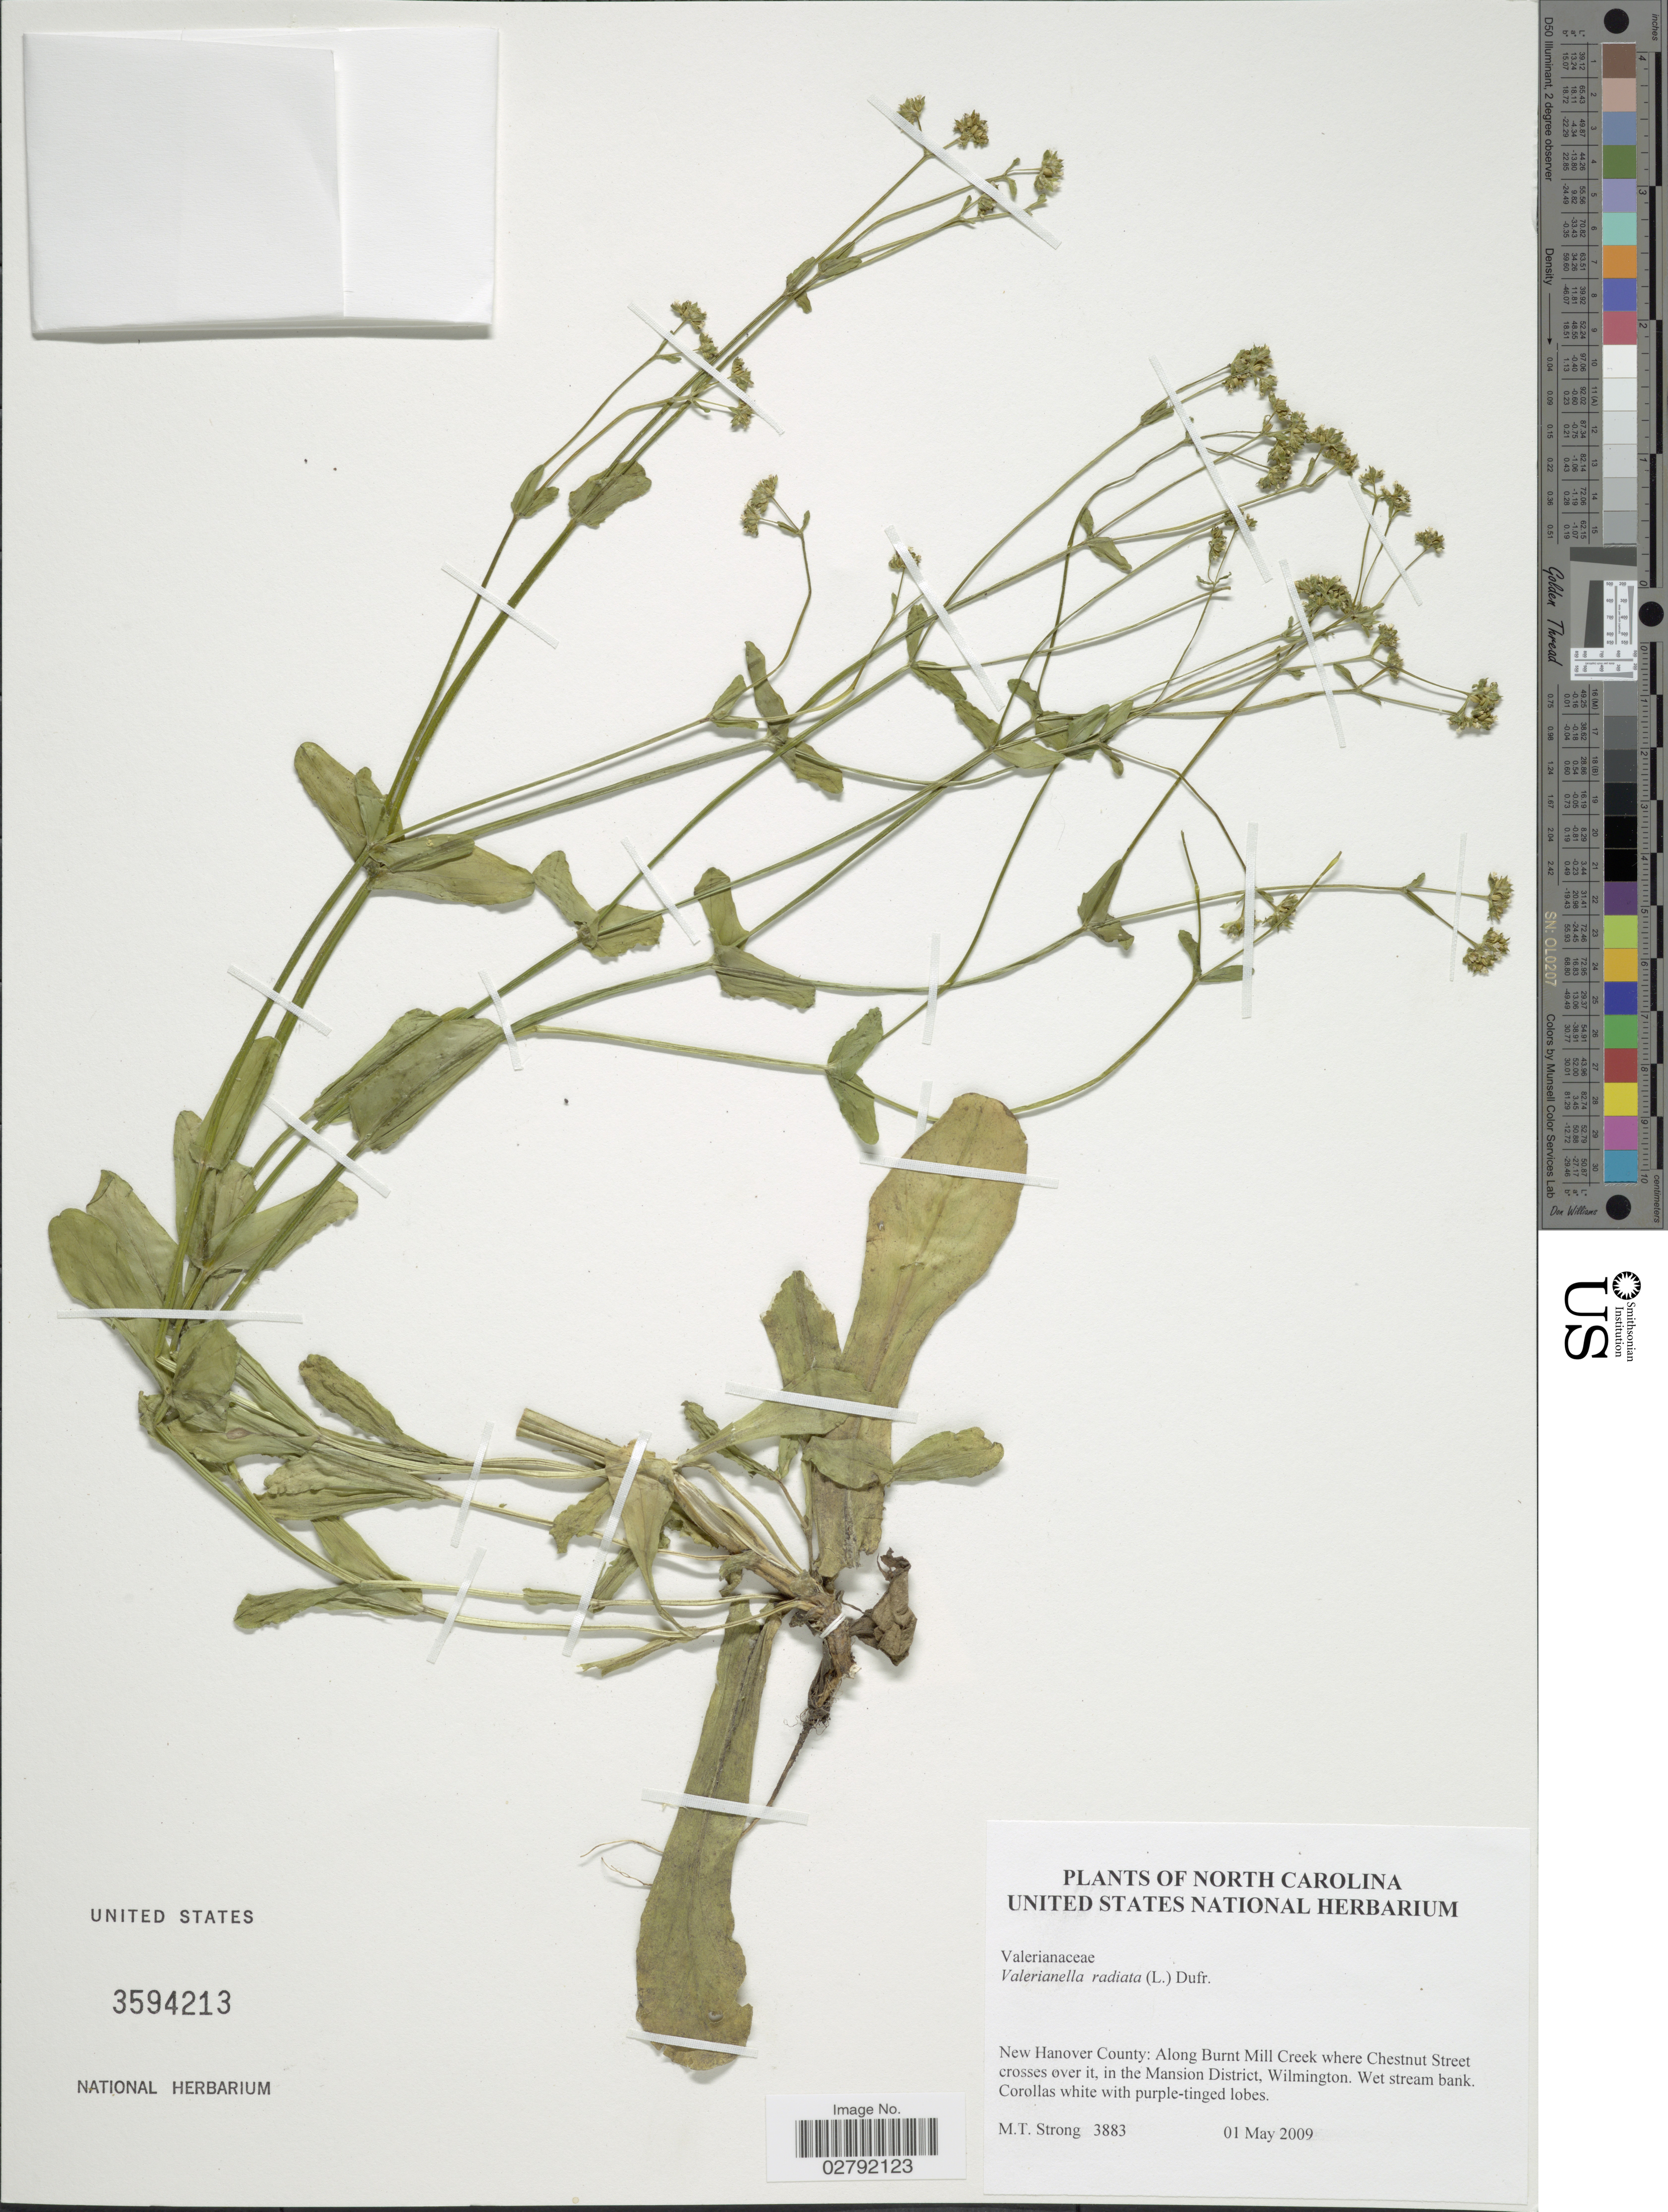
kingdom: Plantae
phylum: Tracheophyta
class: Magnoliopsida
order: Dipsacales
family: Caprifoliaceae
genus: Valerianella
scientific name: Valerianella radiata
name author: (L.) Dufr.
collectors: M. T. Strong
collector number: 3883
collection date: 2009-05-01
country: United States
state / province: North Carolina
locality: New Hanover County: Along Burnt Mill Creek where Chestnut Street crosses over it, in the Mansion District, Wilmington.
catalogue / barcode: US 3594213